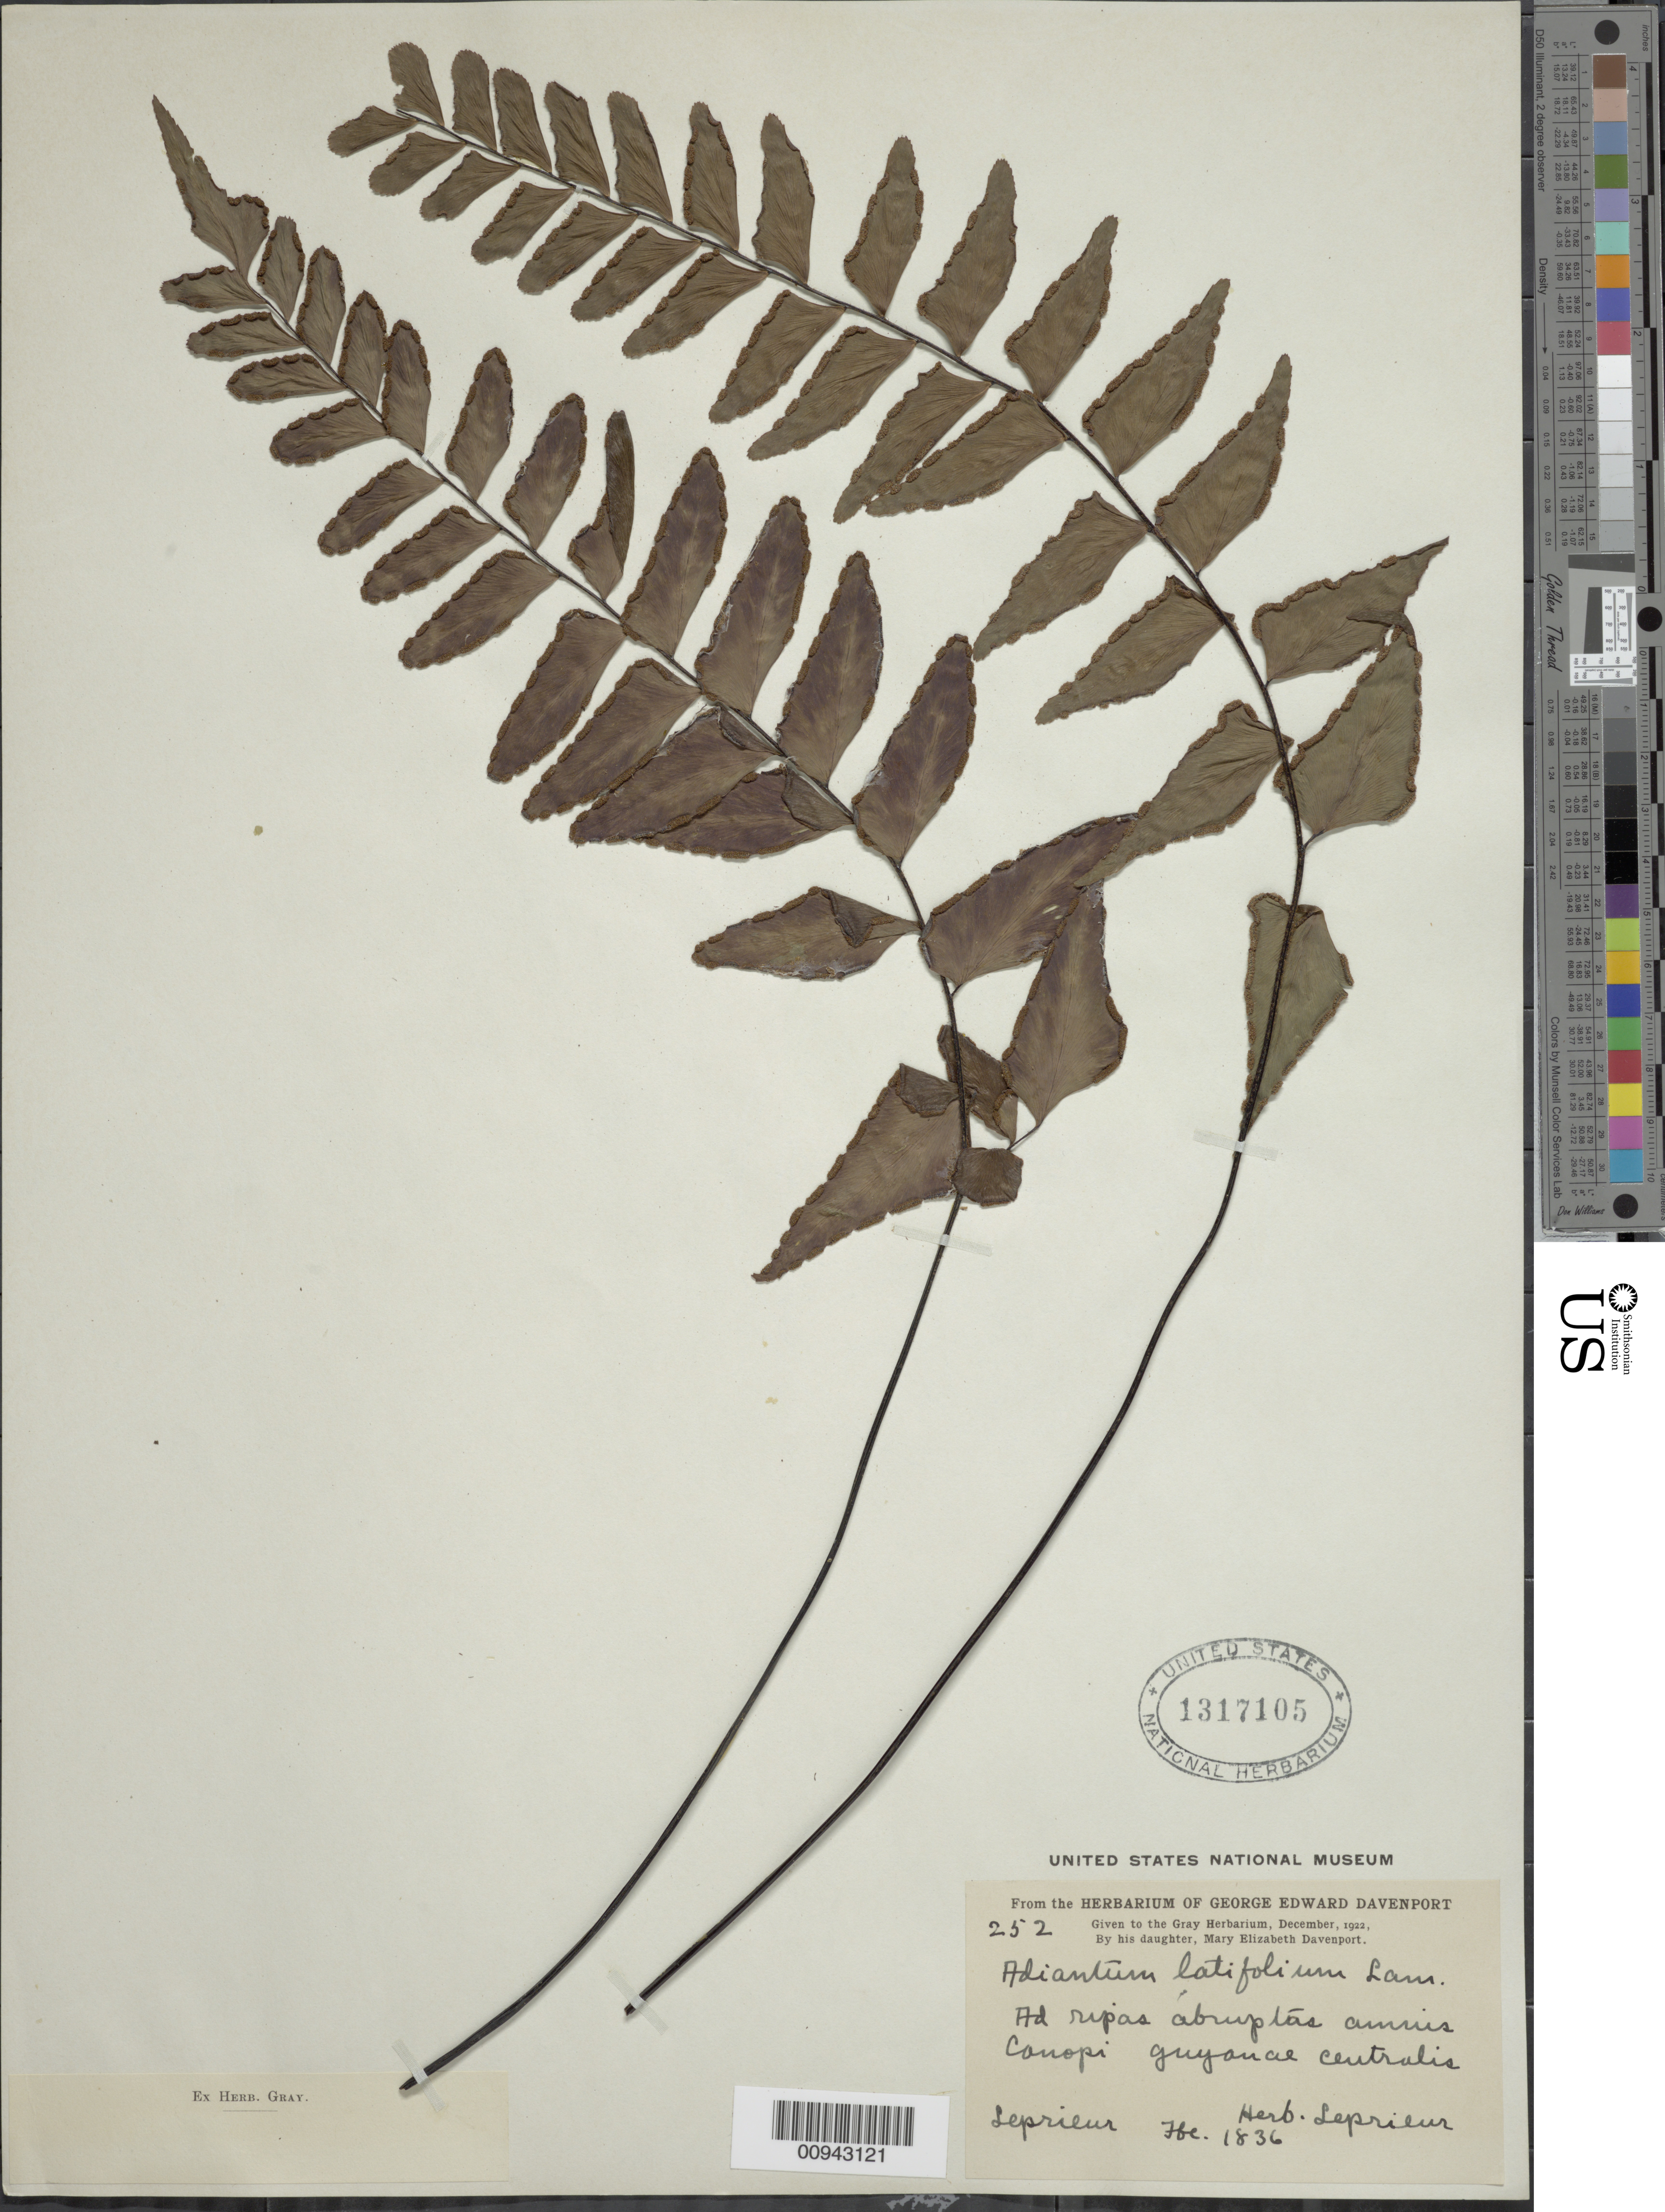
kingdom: Plantae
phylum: Tracheophyta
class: Polypodiopsida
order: Polypodiales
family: Pteridaceae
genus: Adiantum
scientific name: Adiantum latifolium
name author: Lam.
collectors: F. M. R. Leprieur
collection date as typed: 1836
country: Guyana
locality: Ad ripas abruptas amnis Canopi Guyanae centralis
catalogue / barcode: US 1317105